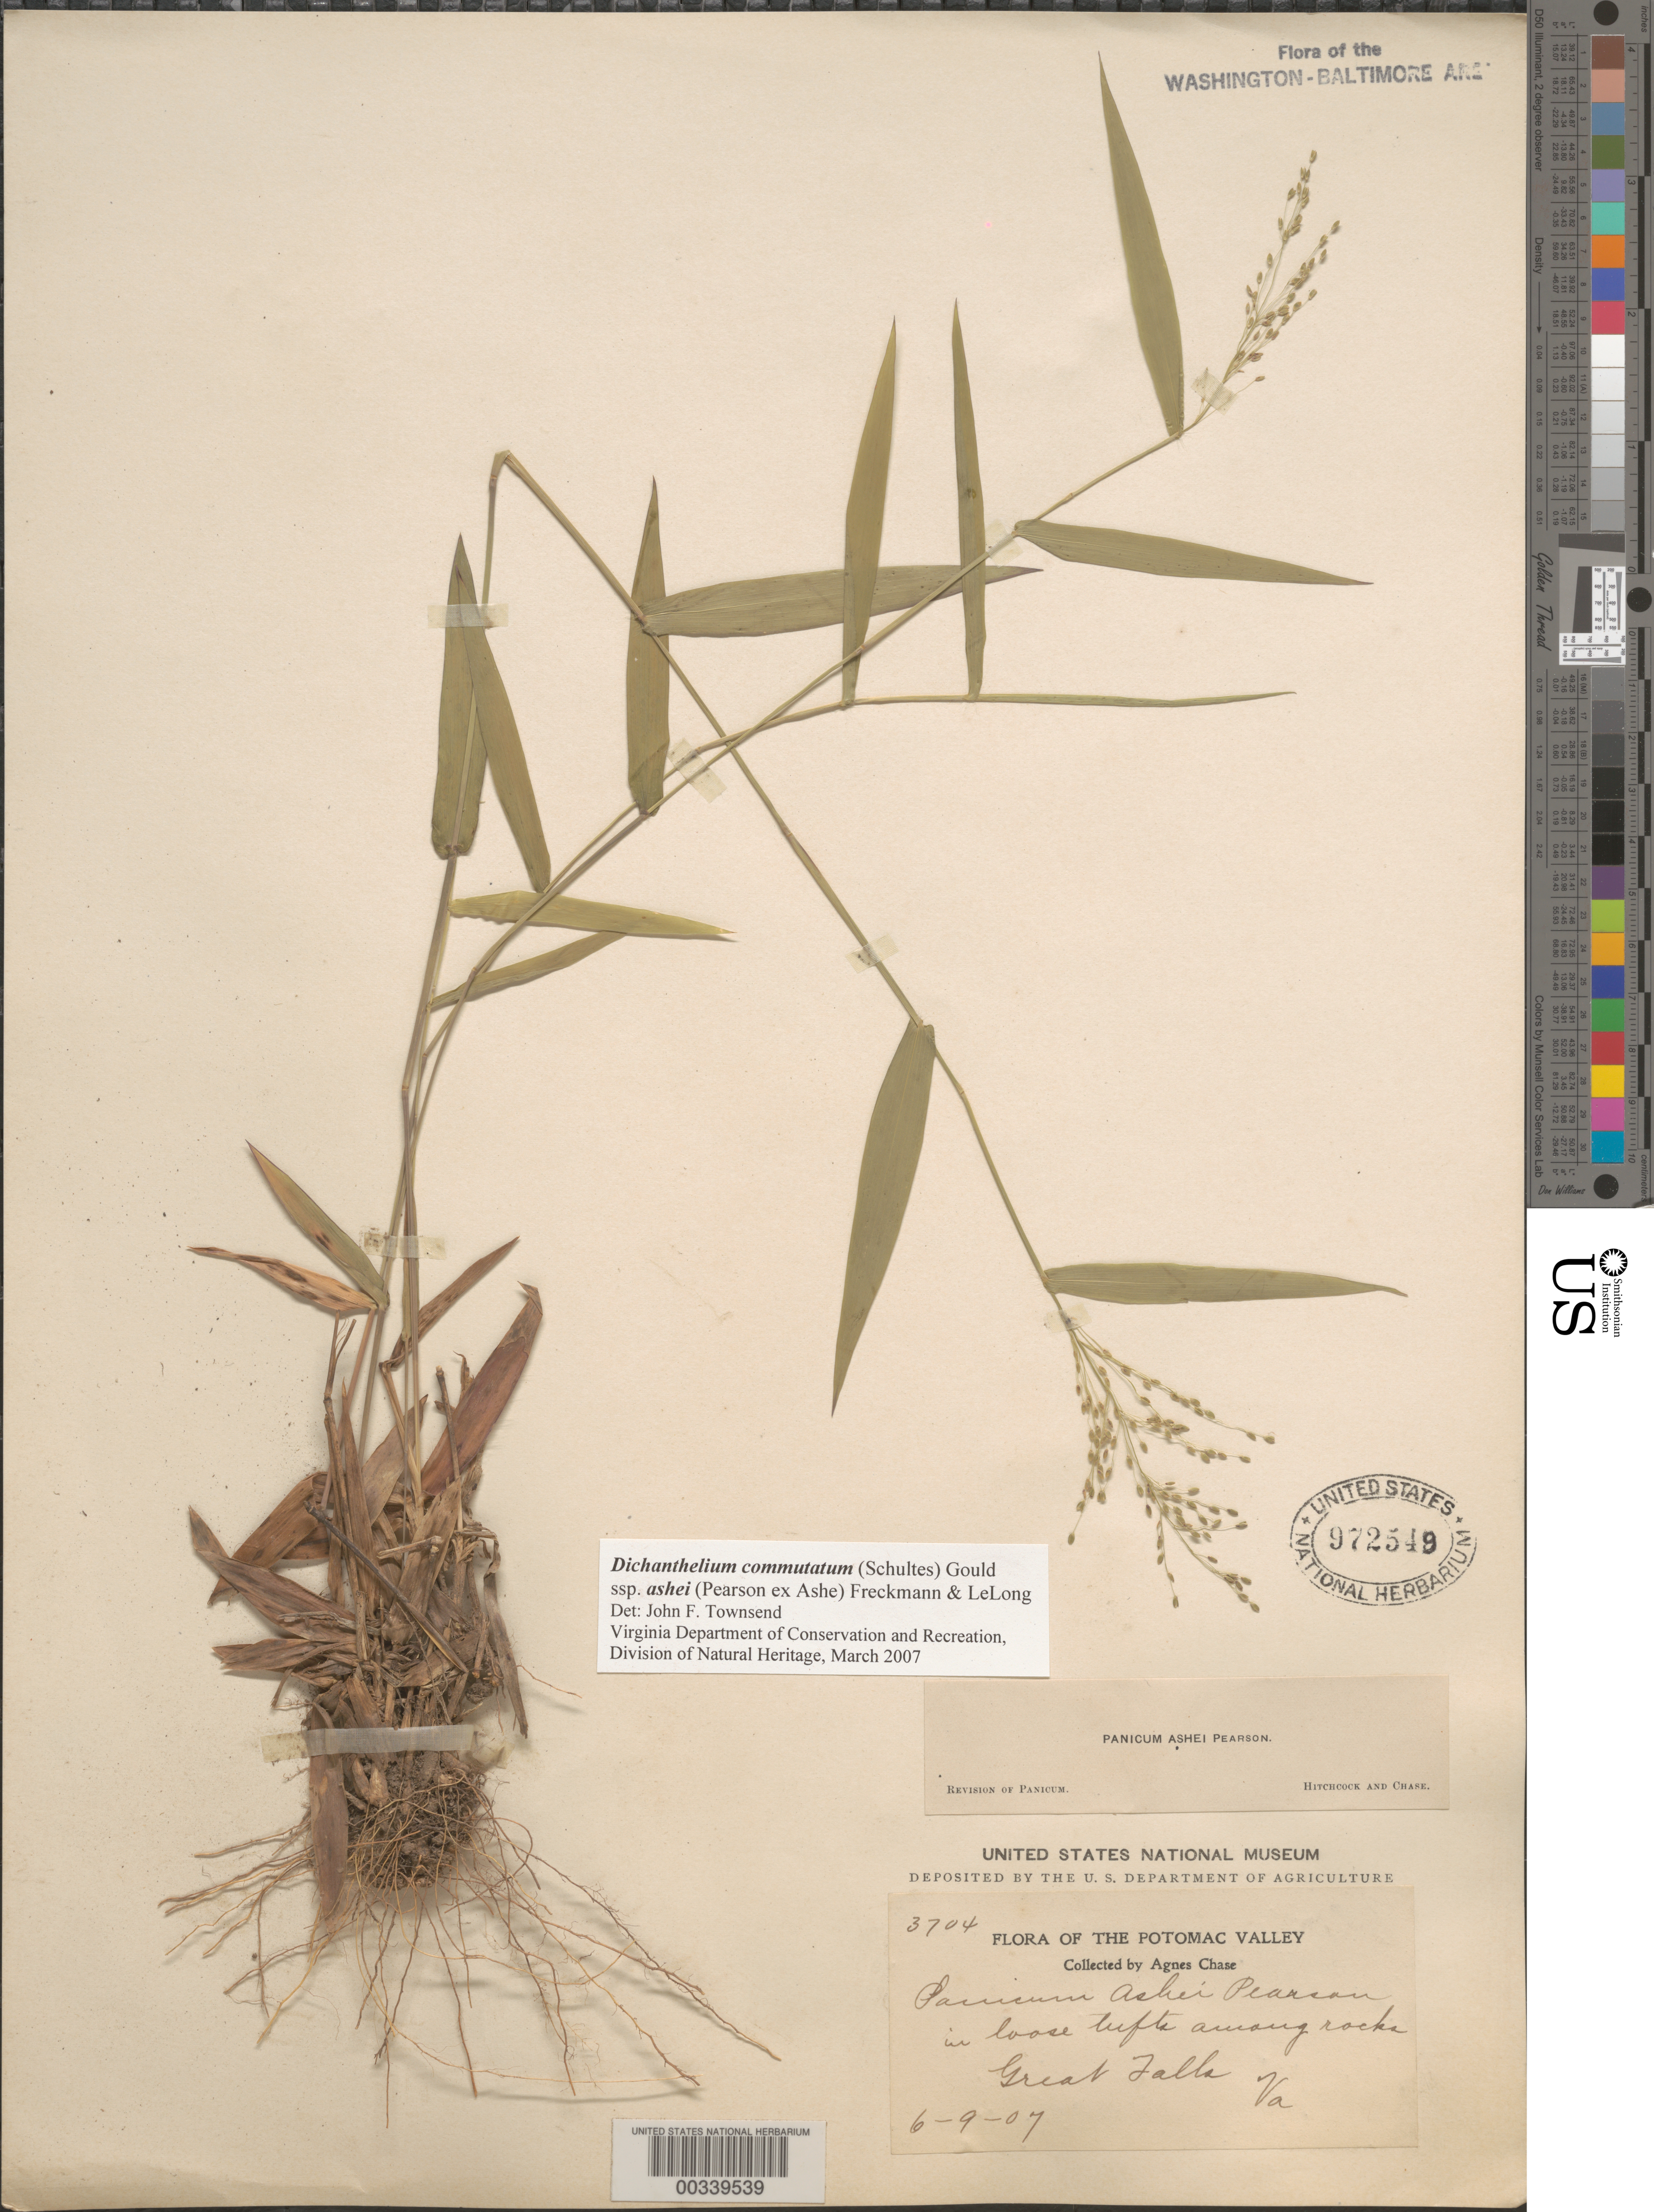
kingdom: Plantae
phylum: Tracheophyta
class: Liliopsida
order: Poales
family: Poaceae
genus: Dichanthelium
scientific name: Dichanthelium commutatum subsp. ashei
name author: (Ashe ex Schult.) Freckmann & Lelong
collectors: A. Chase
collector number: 3704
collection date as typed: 06 Sep 1907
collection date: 1907-09-06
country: United States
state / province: Virginia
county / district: Fairfax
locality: Great Falls C. and O. Canal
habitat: Among rocks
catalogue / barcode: US 972549